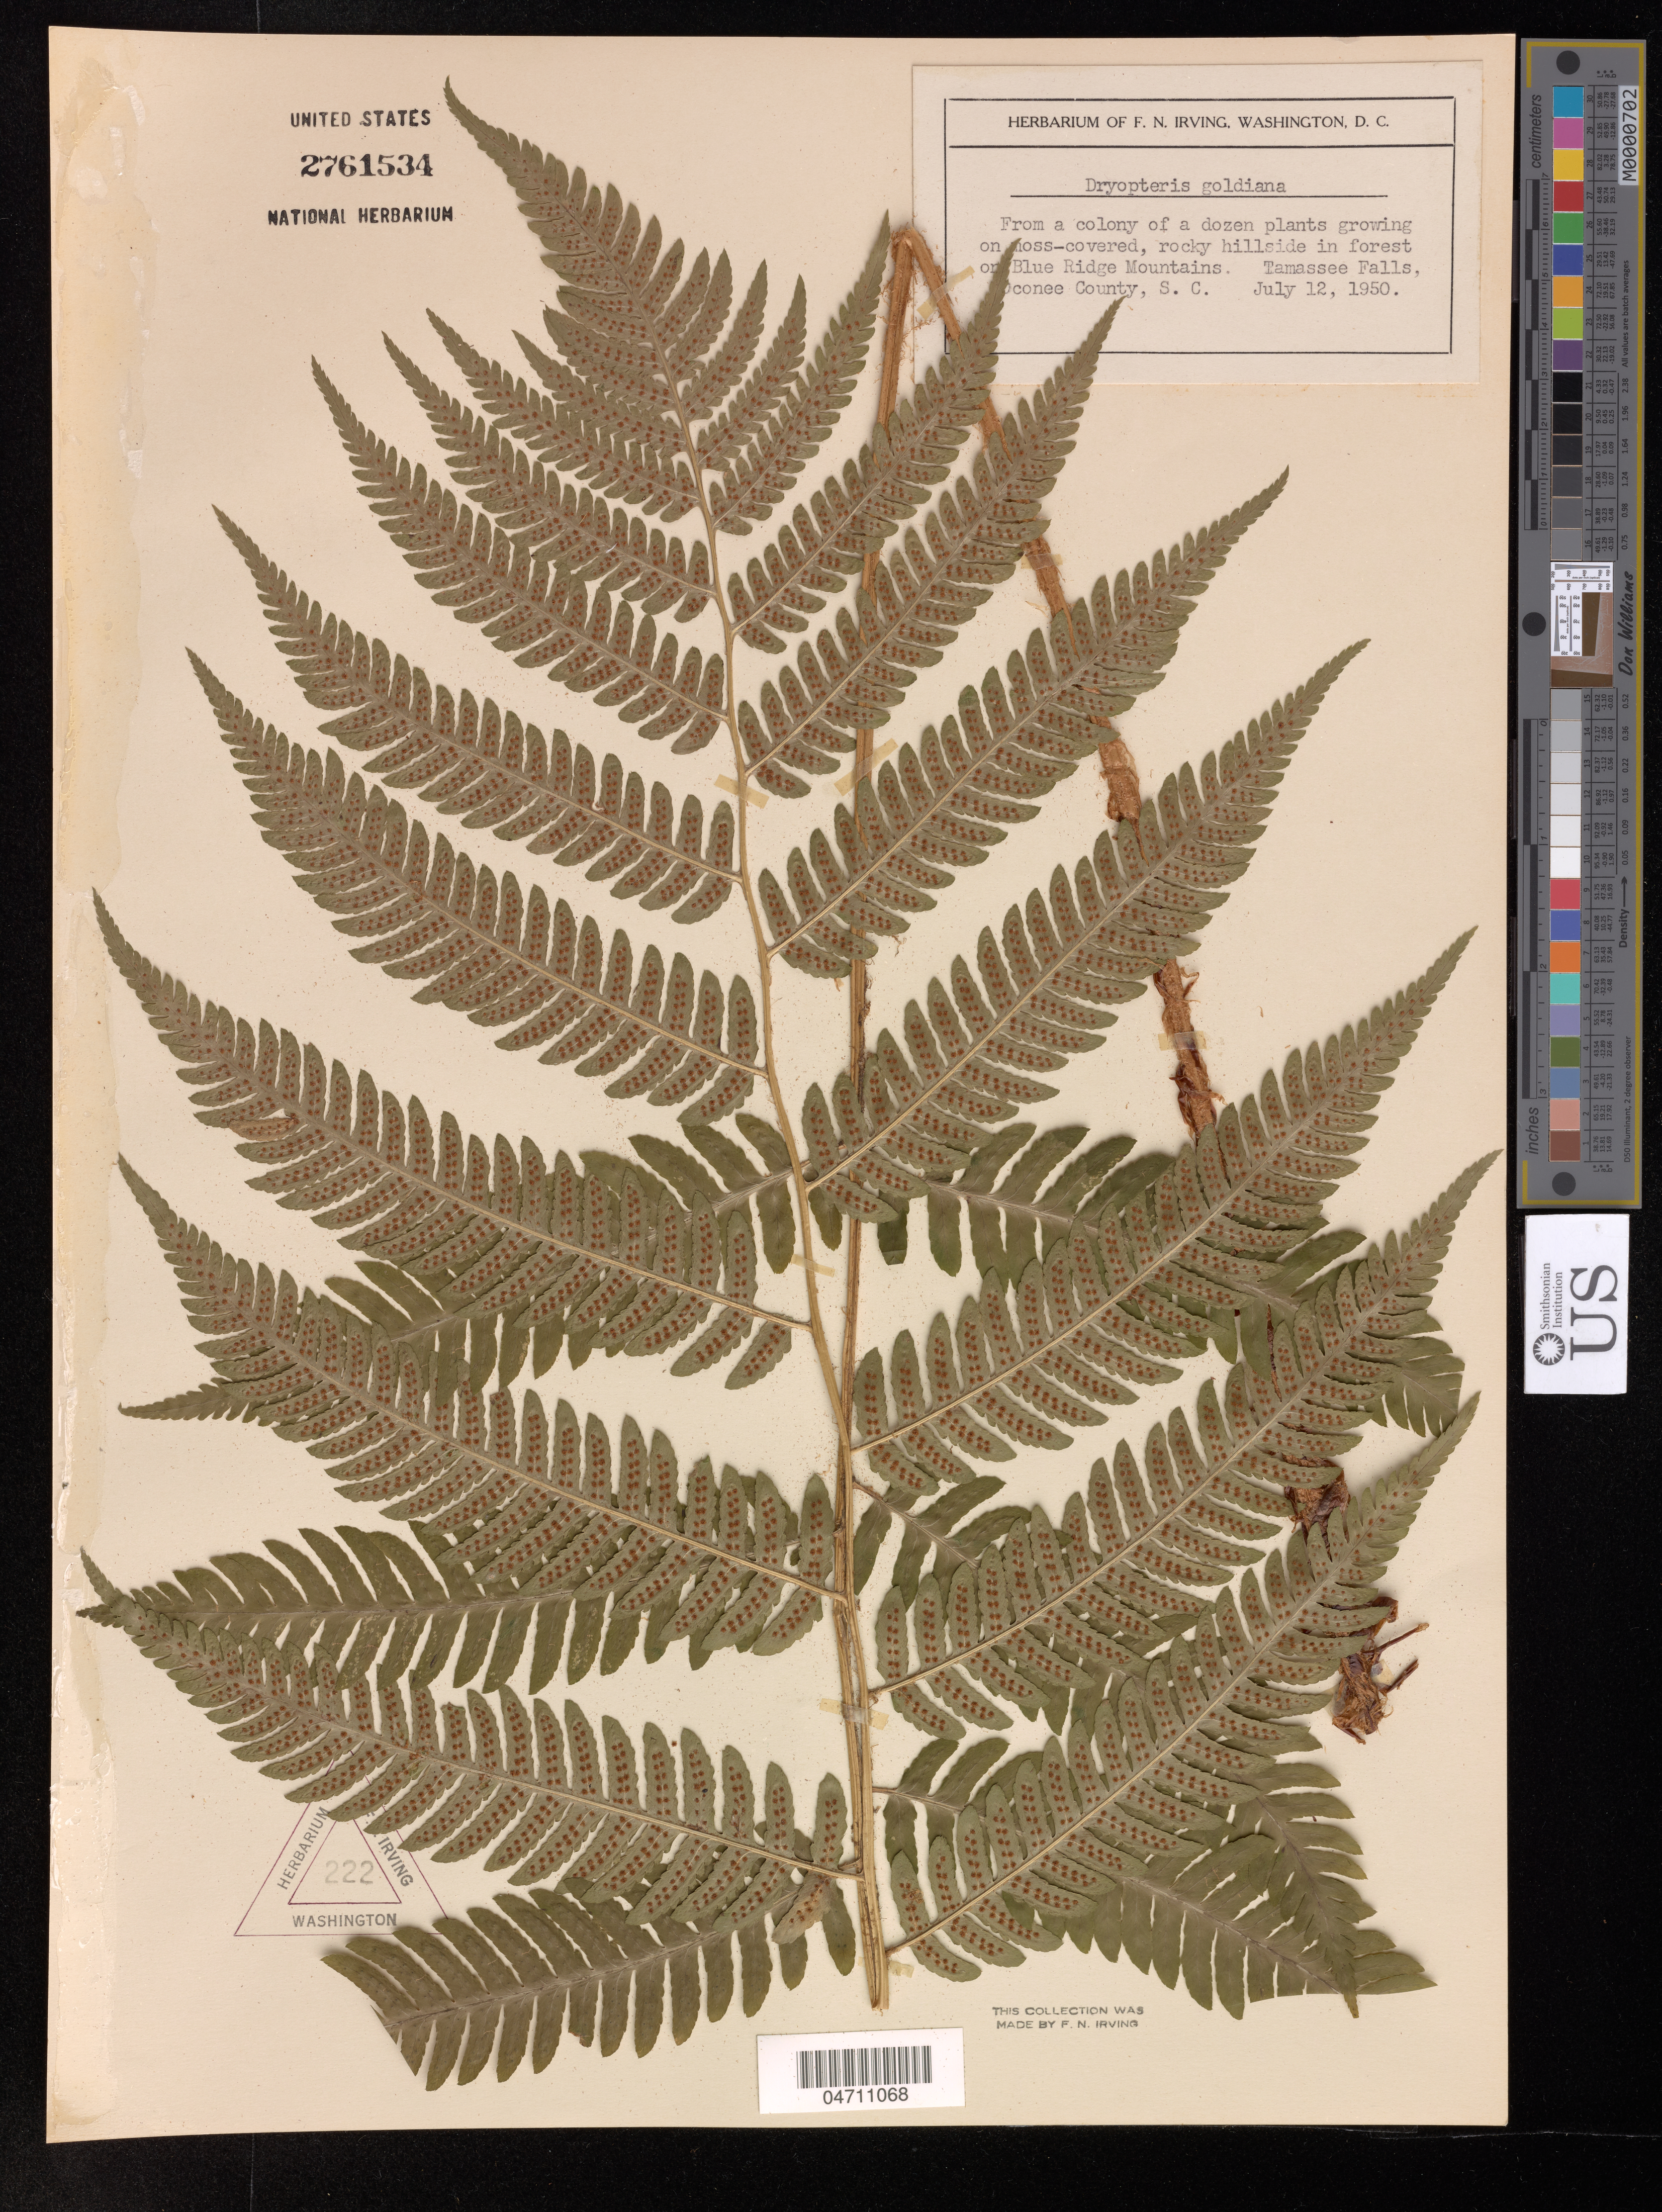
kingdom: Plantae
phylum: Tracheophyta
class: Polypodiopsida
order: Polypodiales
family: Dryopteridaceae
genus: Dryopteris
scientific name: Dryopteris goldiana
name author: (Hook. ex Goldie) A. Gray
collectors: F. Irving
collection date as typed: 12 Jul 1950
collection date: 1950-07-12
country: United States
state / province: South Carolina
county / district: Oconee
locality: Near Tamassee Falls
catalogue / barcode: US 2761534